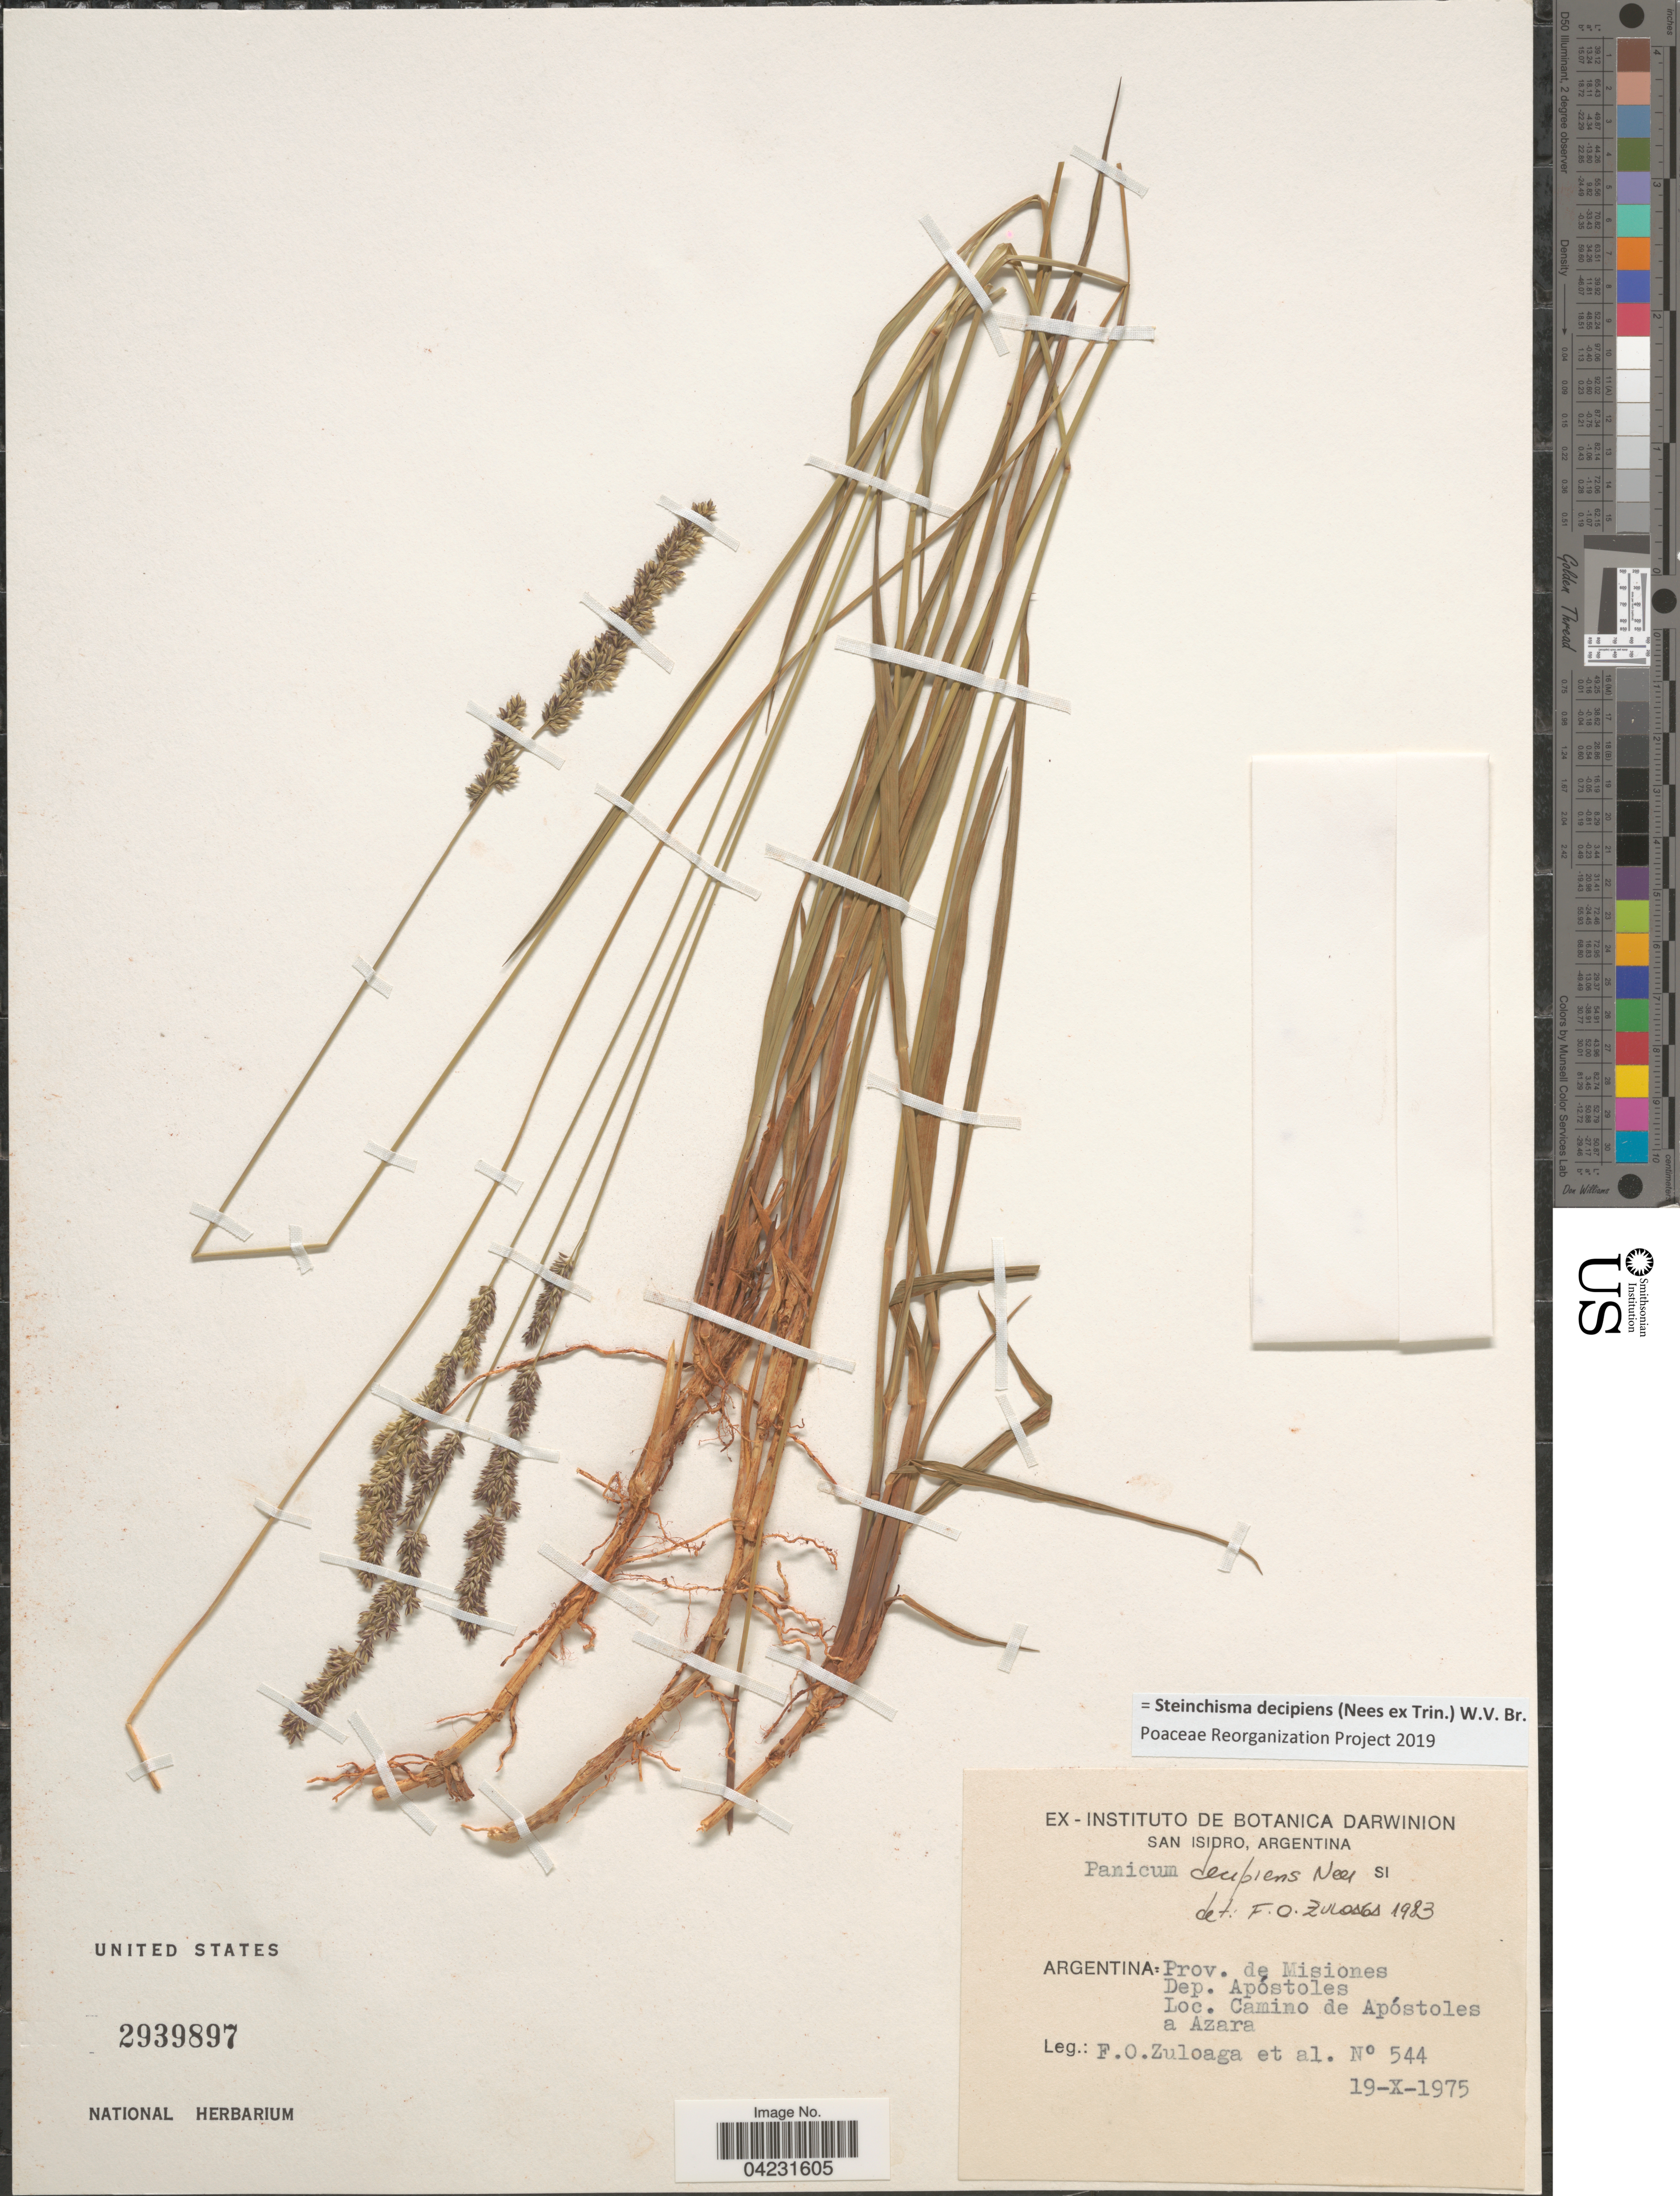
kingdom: Plantae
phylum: Tracheophyta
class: Liliopsida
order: Poales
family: Poaceae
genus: Steinchisma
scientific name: Steinchisma decipiens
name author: (Nees ex Trin.) W.V. Br.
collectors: F. O. Zuloaga & et al.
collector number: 544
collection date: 1975-10-19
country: Argentina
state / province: Misiones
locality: Dep. Apóstoles. Camino de Apóstoles a Azara.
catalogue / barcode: US 2939897